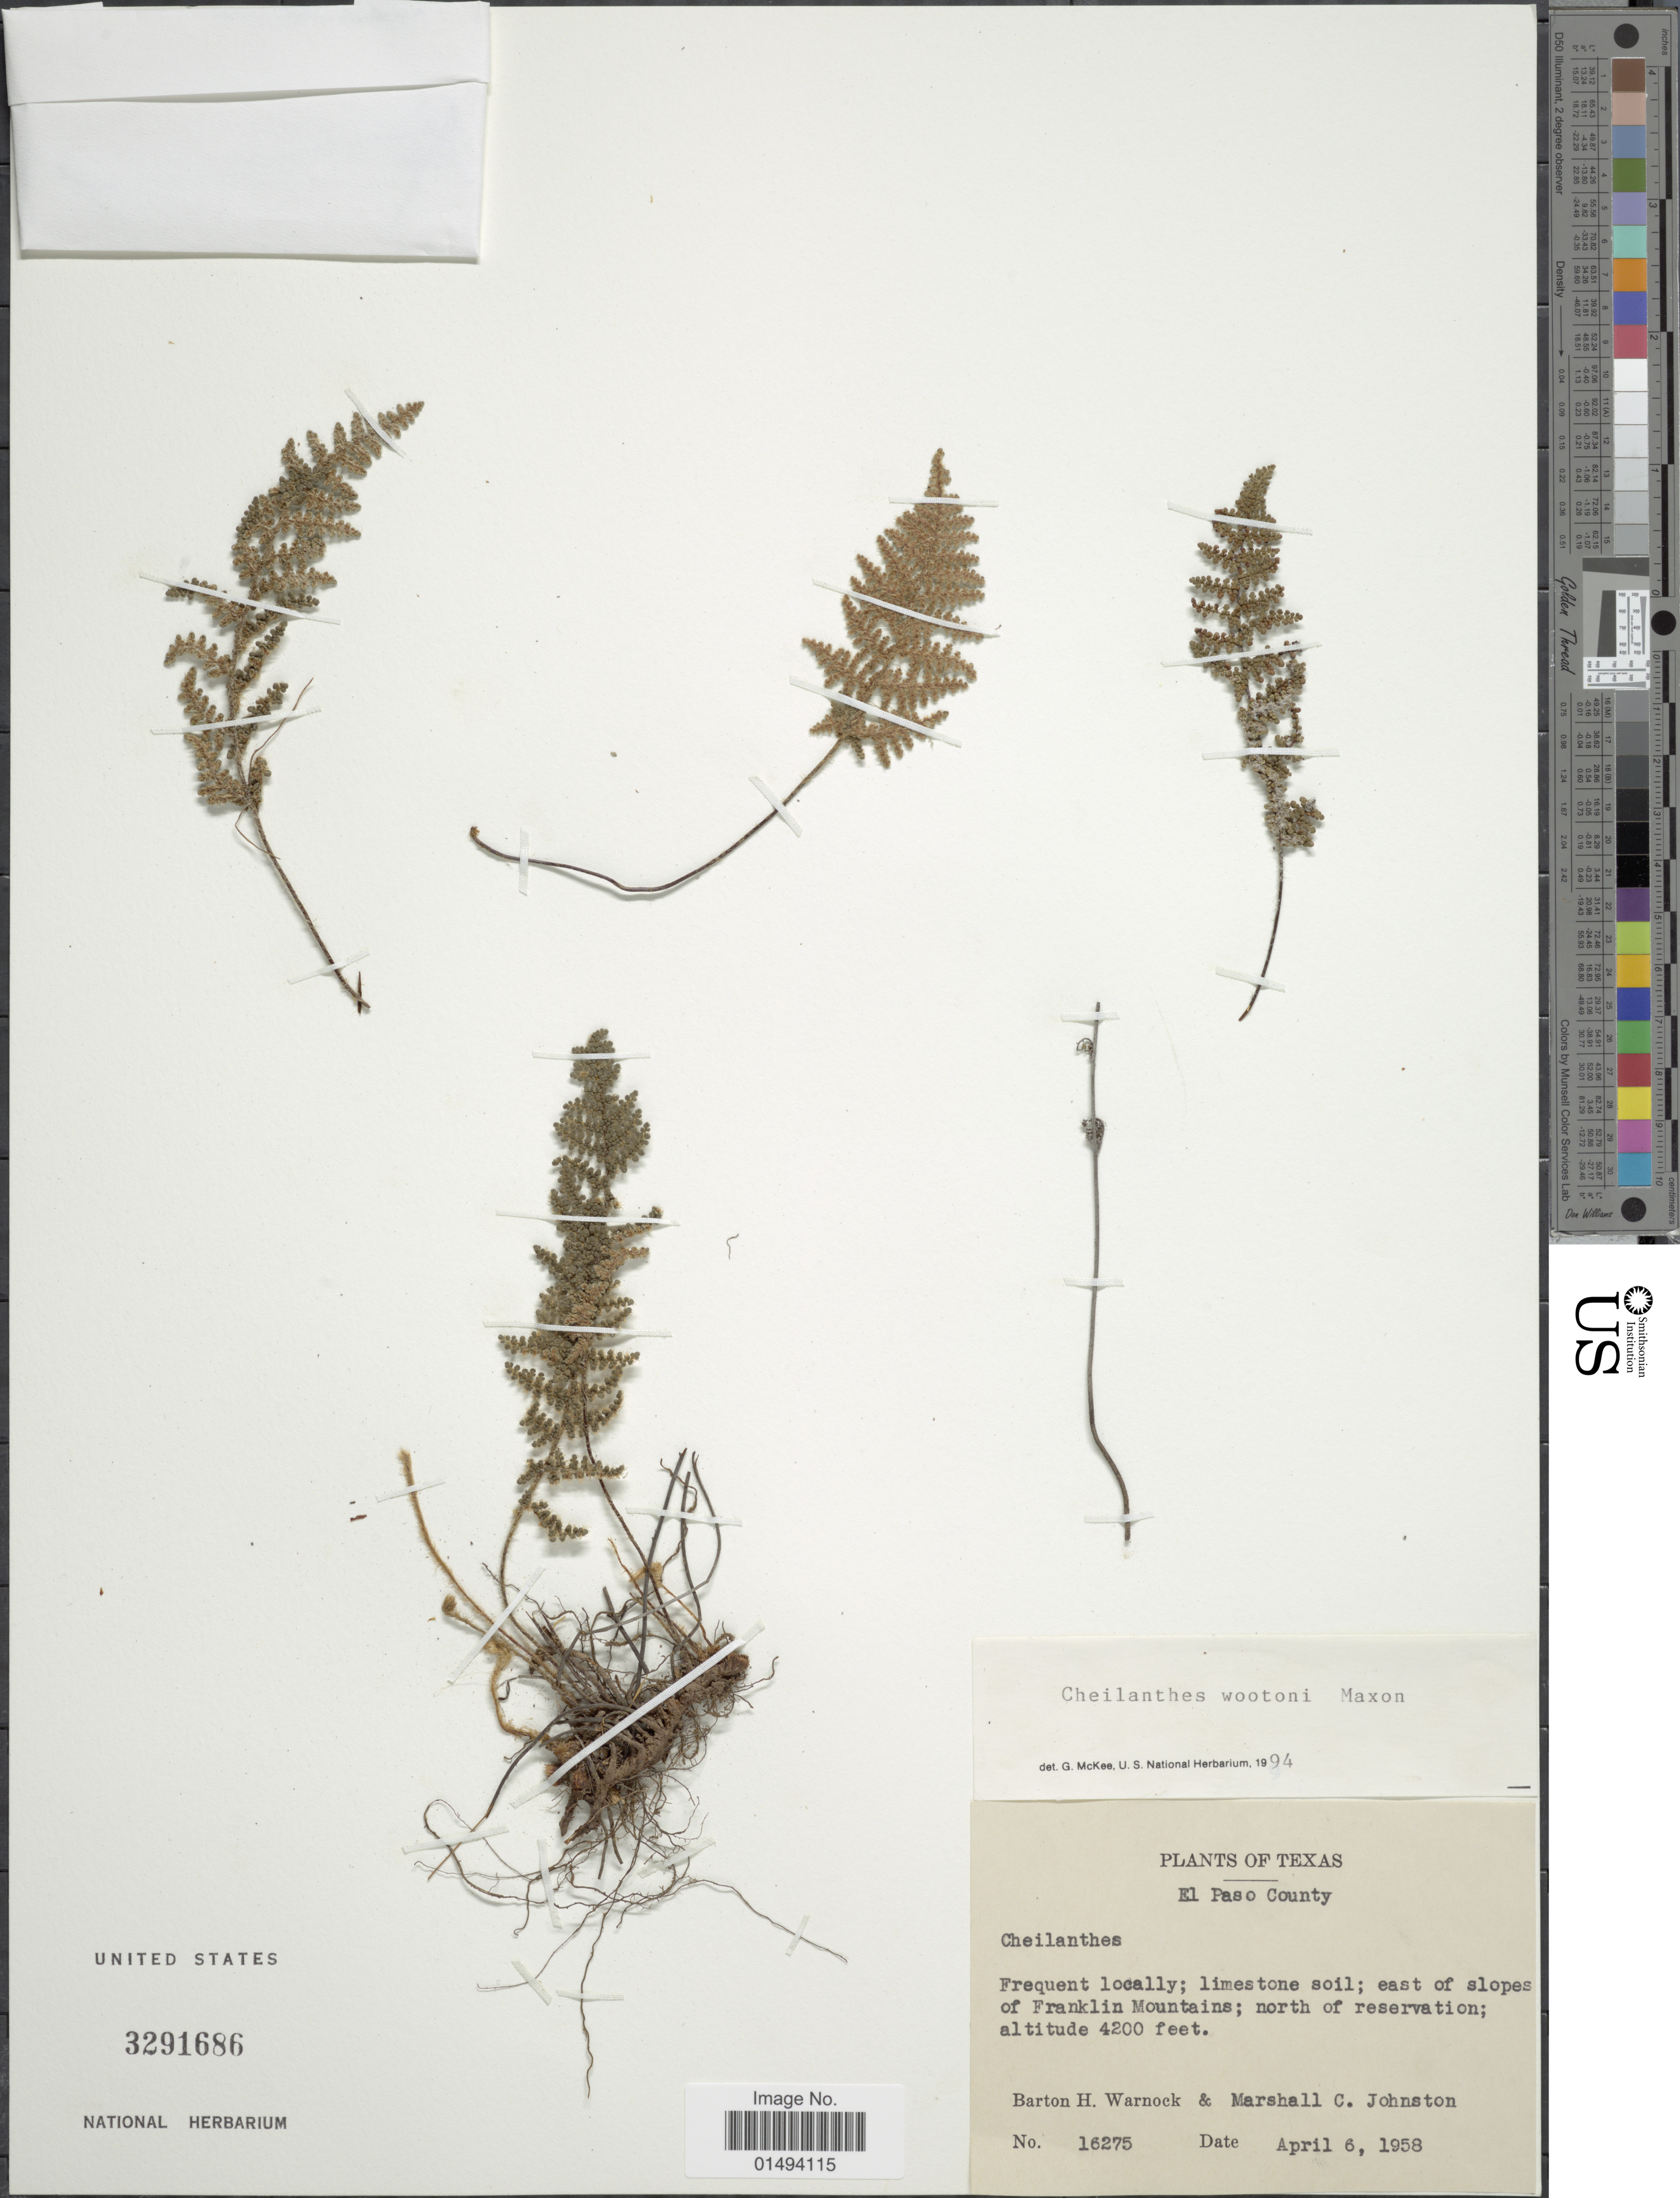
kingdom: Plantae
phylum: Tracheophyta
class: Polypodiopsida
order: Polypodiales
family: Pteridaceae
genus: Myriopteris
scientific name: Myriopteris wootonii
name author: (Maxon) Grusz & Windham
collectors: B. H. Warnock & M. Johnston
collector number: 16275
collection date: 1958-04-06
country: United States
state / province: Texas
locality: Texas, El Paso County, east of slopes of Franklin Mountains; north of reservation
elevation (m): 1280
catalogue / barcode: US 3291686